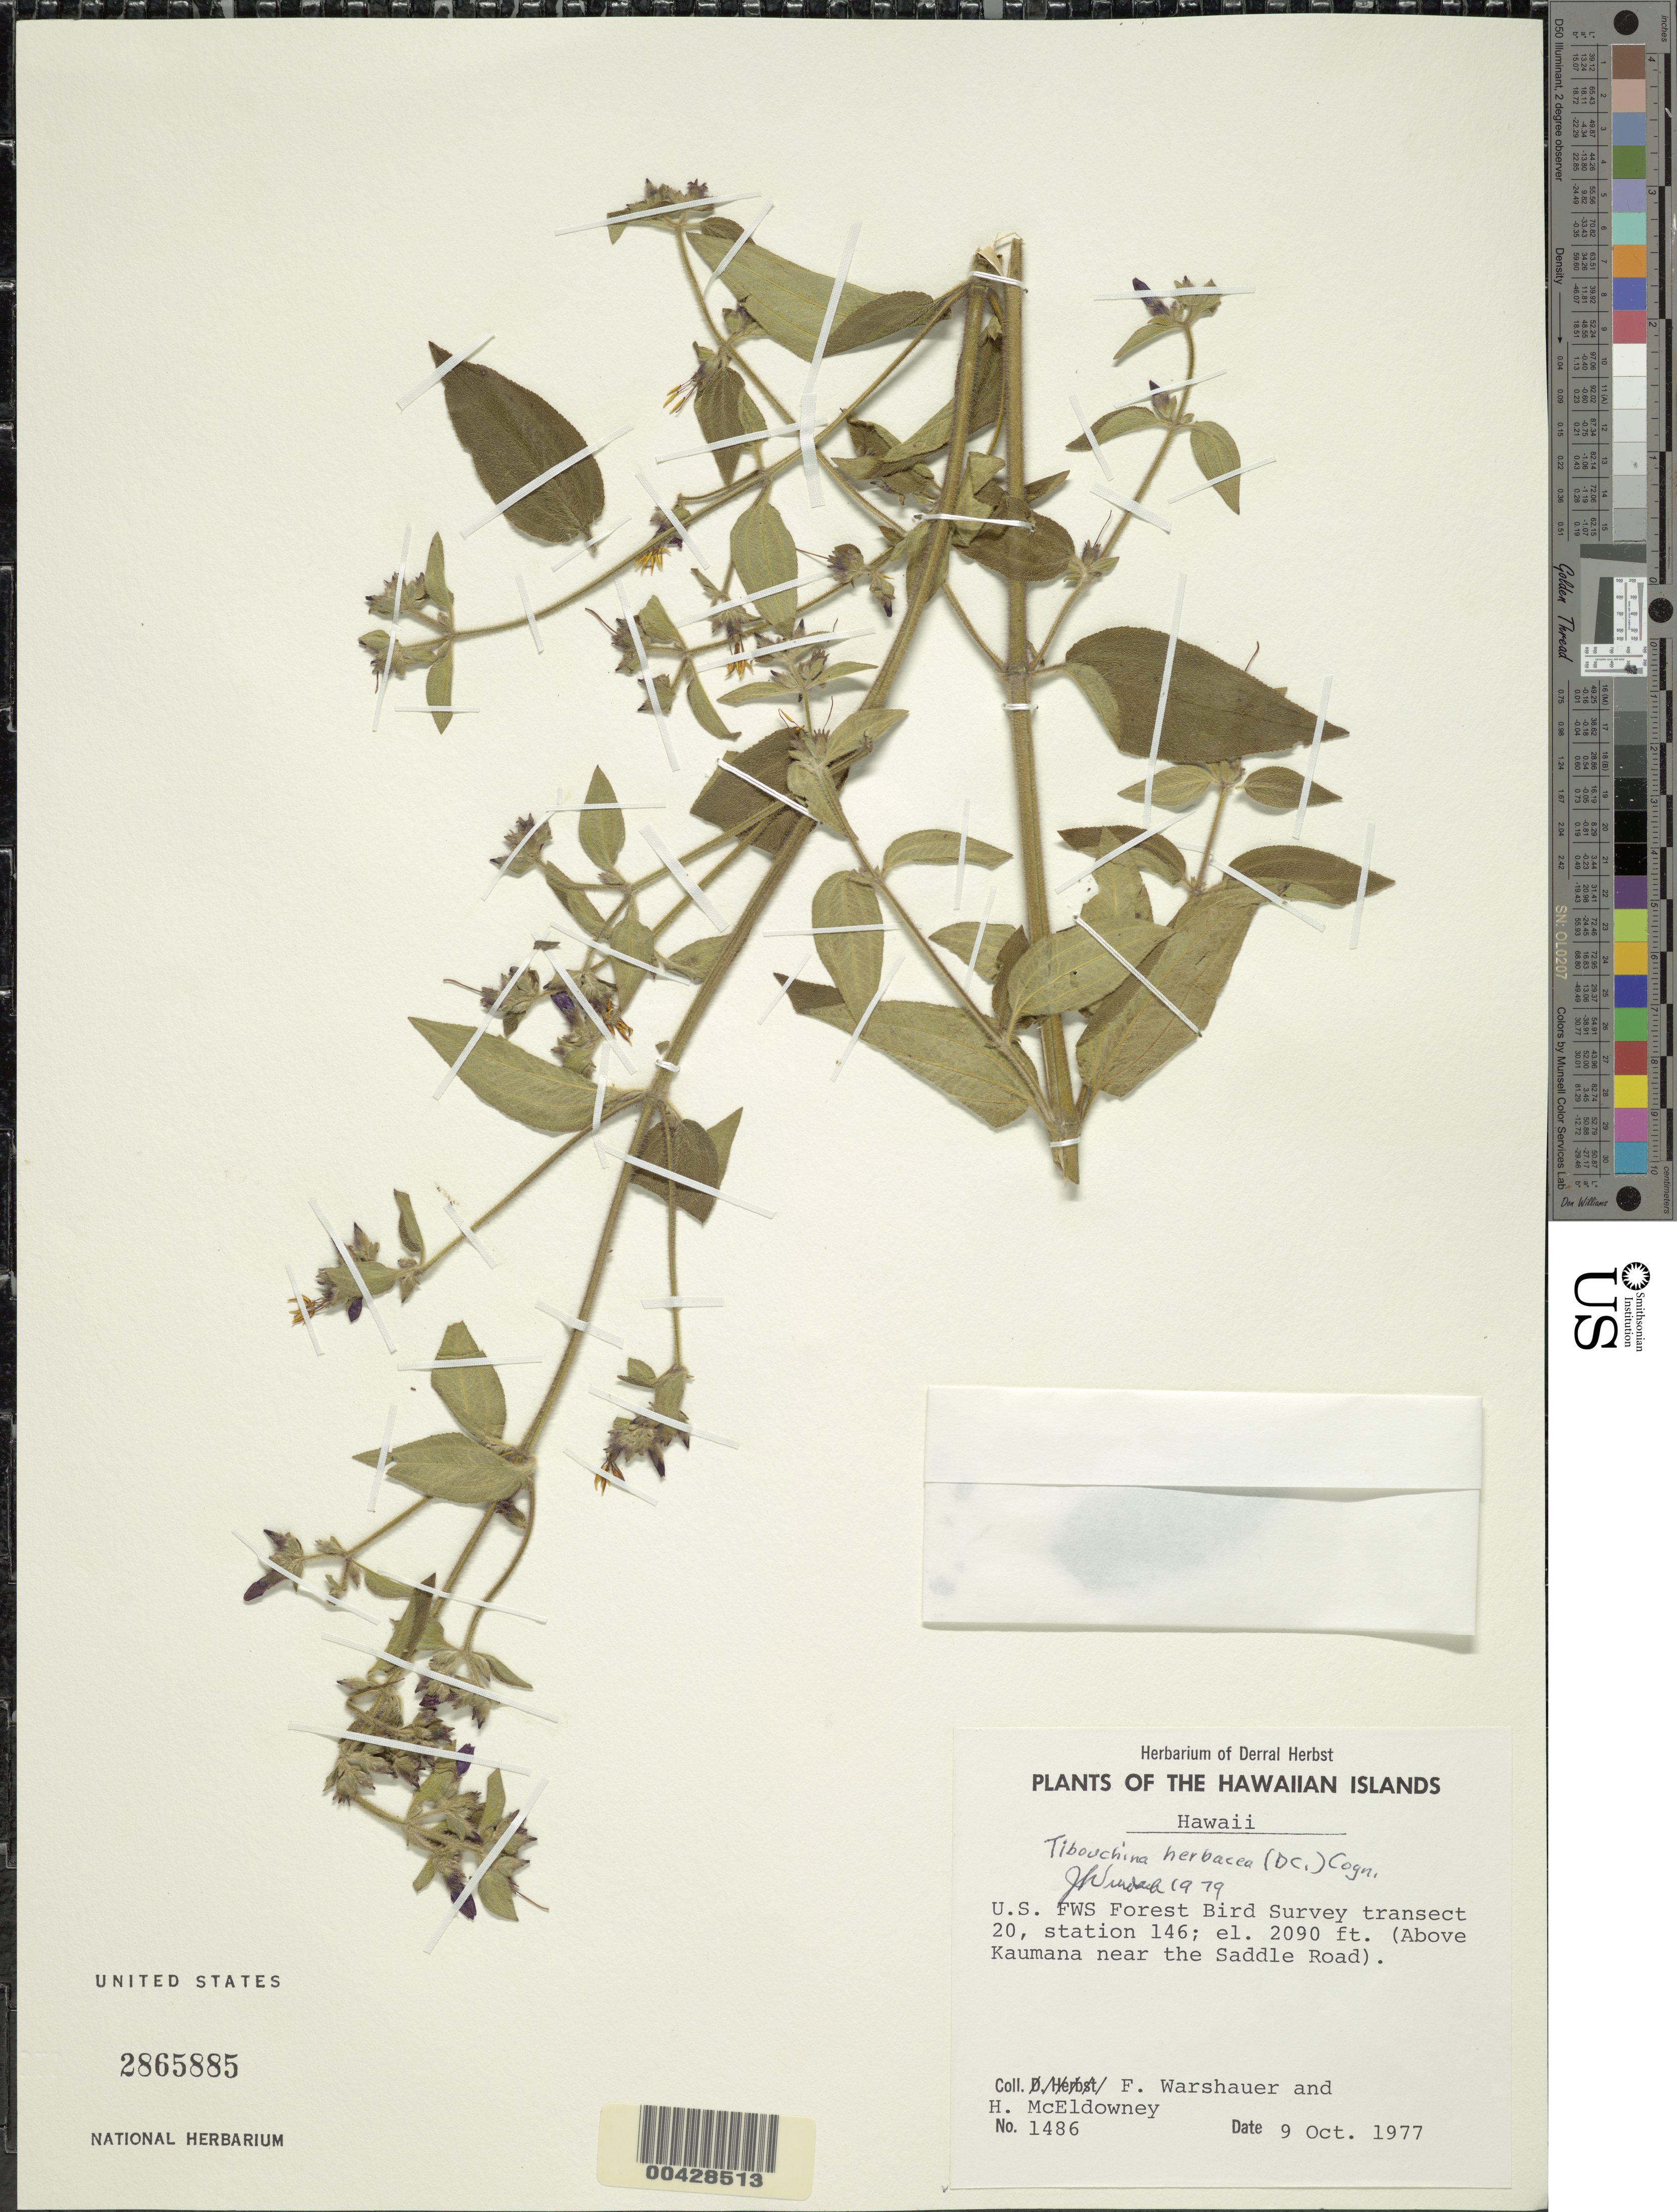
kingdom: Plantae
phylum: Tracheophyta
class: Magnoliopsida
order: Myrtales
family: Melastomataceae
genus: Chaetogastra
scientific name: Chaetogastra herbacea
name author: (DC.) P.J.F. Guim. & Michelang.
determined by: Wagner, W. L., (BOT), Smithsonian Institution - National Museum of Natural History (UNITED STATES)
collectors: F. Warshauer & H. McEldowney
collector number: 1486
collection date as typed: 9 Oct 1977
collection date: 1977-10-09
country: United States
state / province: Hawaii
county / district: Hawaii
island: Hawaii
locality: U.S. F.W.S Forest Bird Survey transect 20, station 146 (above Kaumana near the Saddle Road)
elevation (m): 637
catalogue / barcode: US 2865885